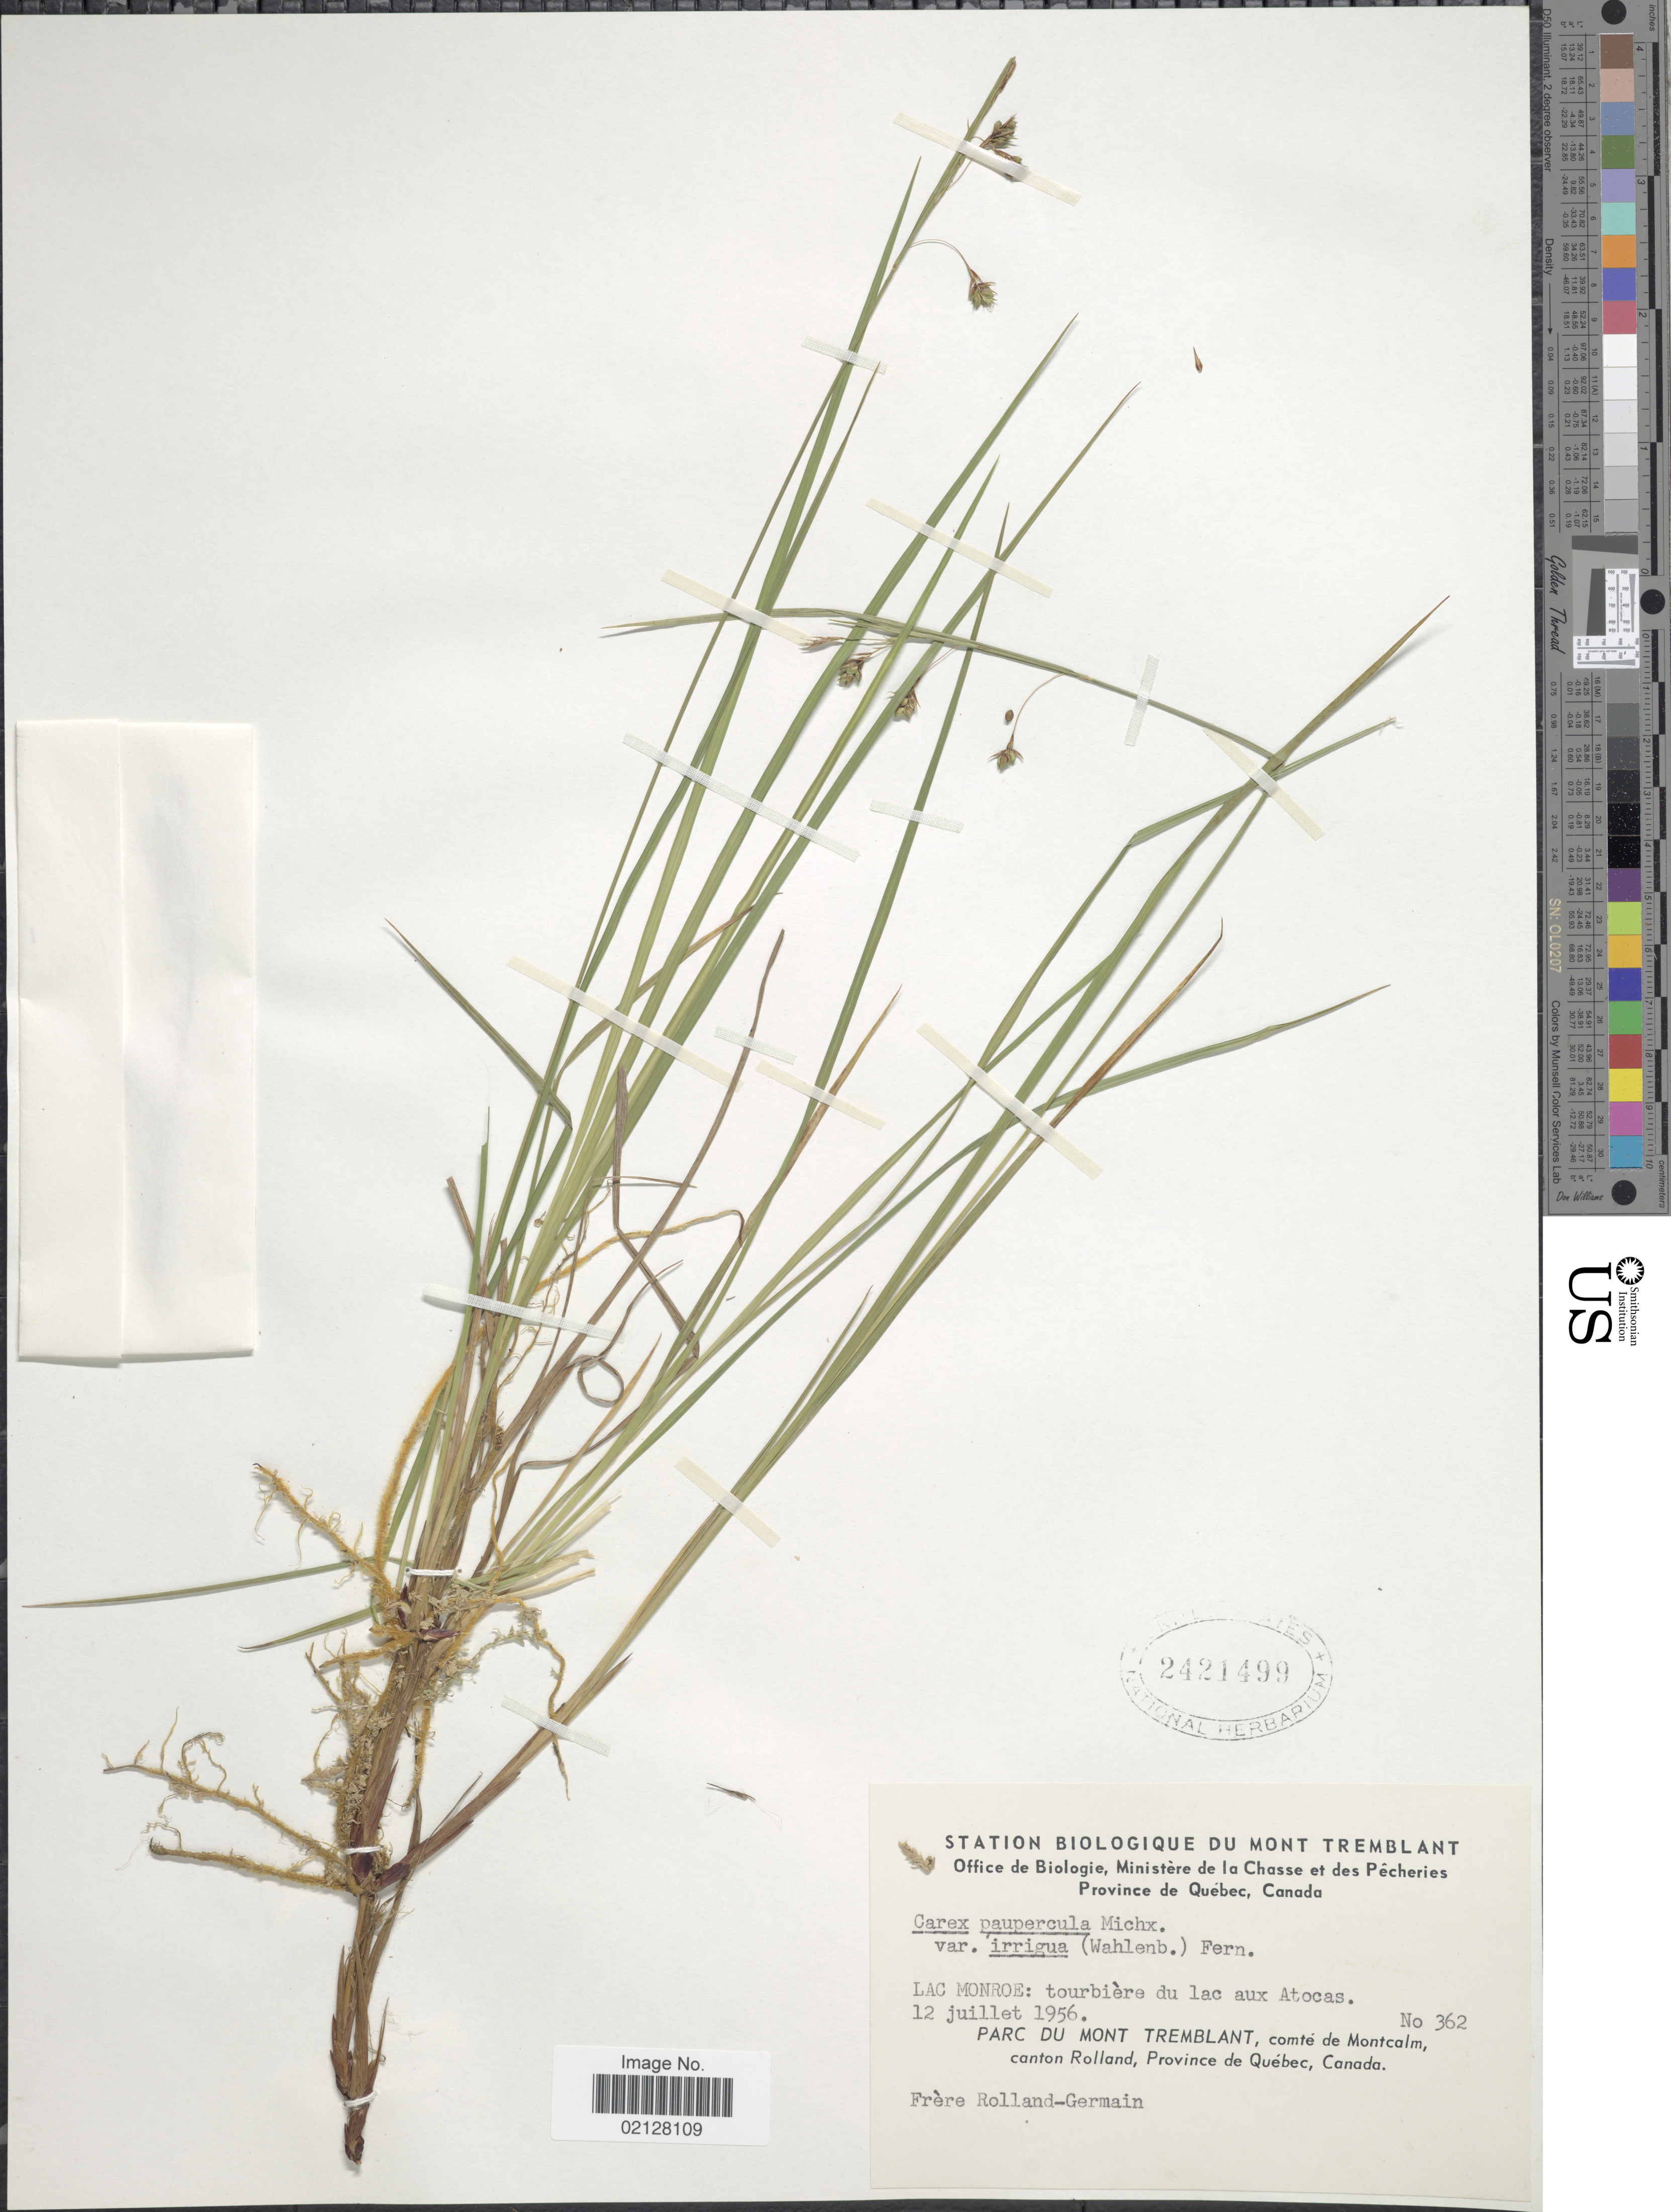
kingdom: Plantae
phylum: Tracheophyta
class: Liliopsida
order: Poales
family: Cyperaceae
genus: Carex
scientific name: Carex magellanica subsp. irrigua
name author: (Wahlenb.) Hiitonen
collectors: Rolland-Germain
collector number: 362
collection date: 1956-07-12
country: Canada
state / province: Quebec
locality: Lac Monroe: tourbiere du lac aux Atocas. Parc du Mont Tremblant, comte de Montcalm, canton Rolland, Province de Quebec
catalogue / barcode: US 2421499